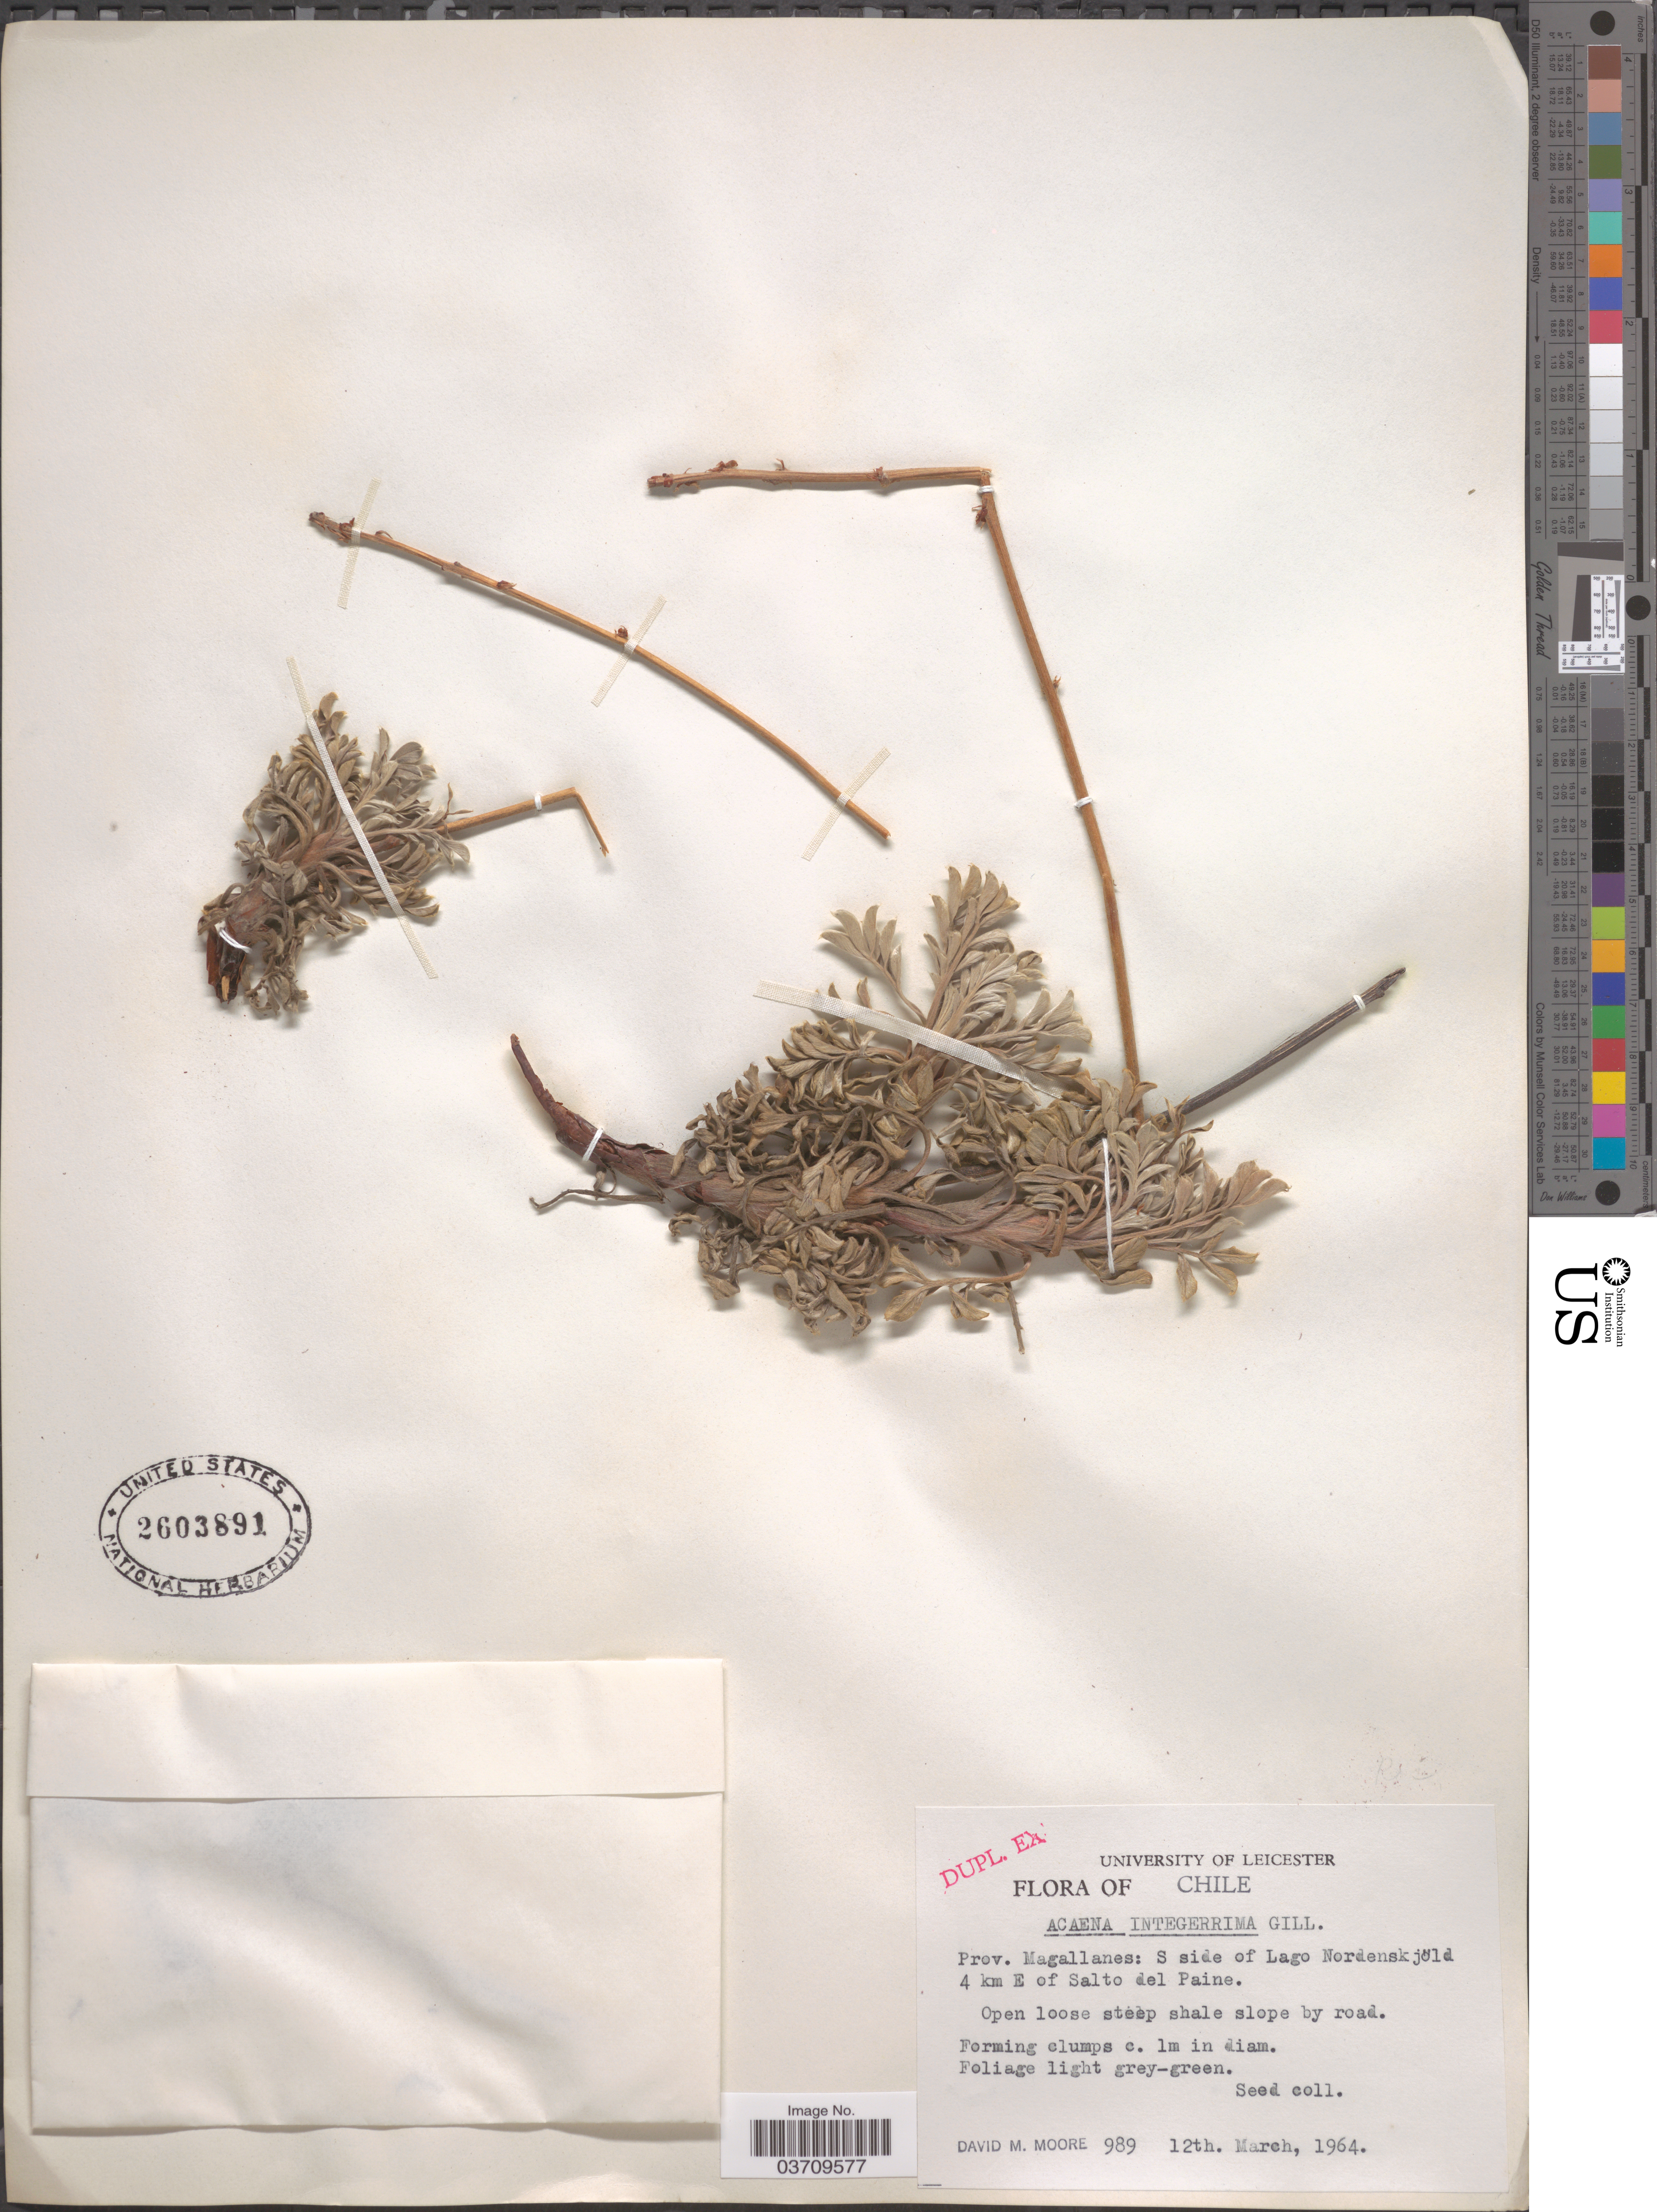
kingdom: Plantae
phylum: Tracheophyta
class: Magnoliopsida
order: Rosales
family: Rosaceae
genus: Acaena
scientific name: Acaena integerrima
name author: Gillies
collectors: D. Moore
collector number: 989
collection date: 1964-03-12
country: Chile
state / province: Magallanes y de la Antártica Chilena (XII)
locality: Prov. Magallanes: S side of Lago Nordenskjöld 4 km E of Salto del Paine.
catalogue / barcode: US 2603891